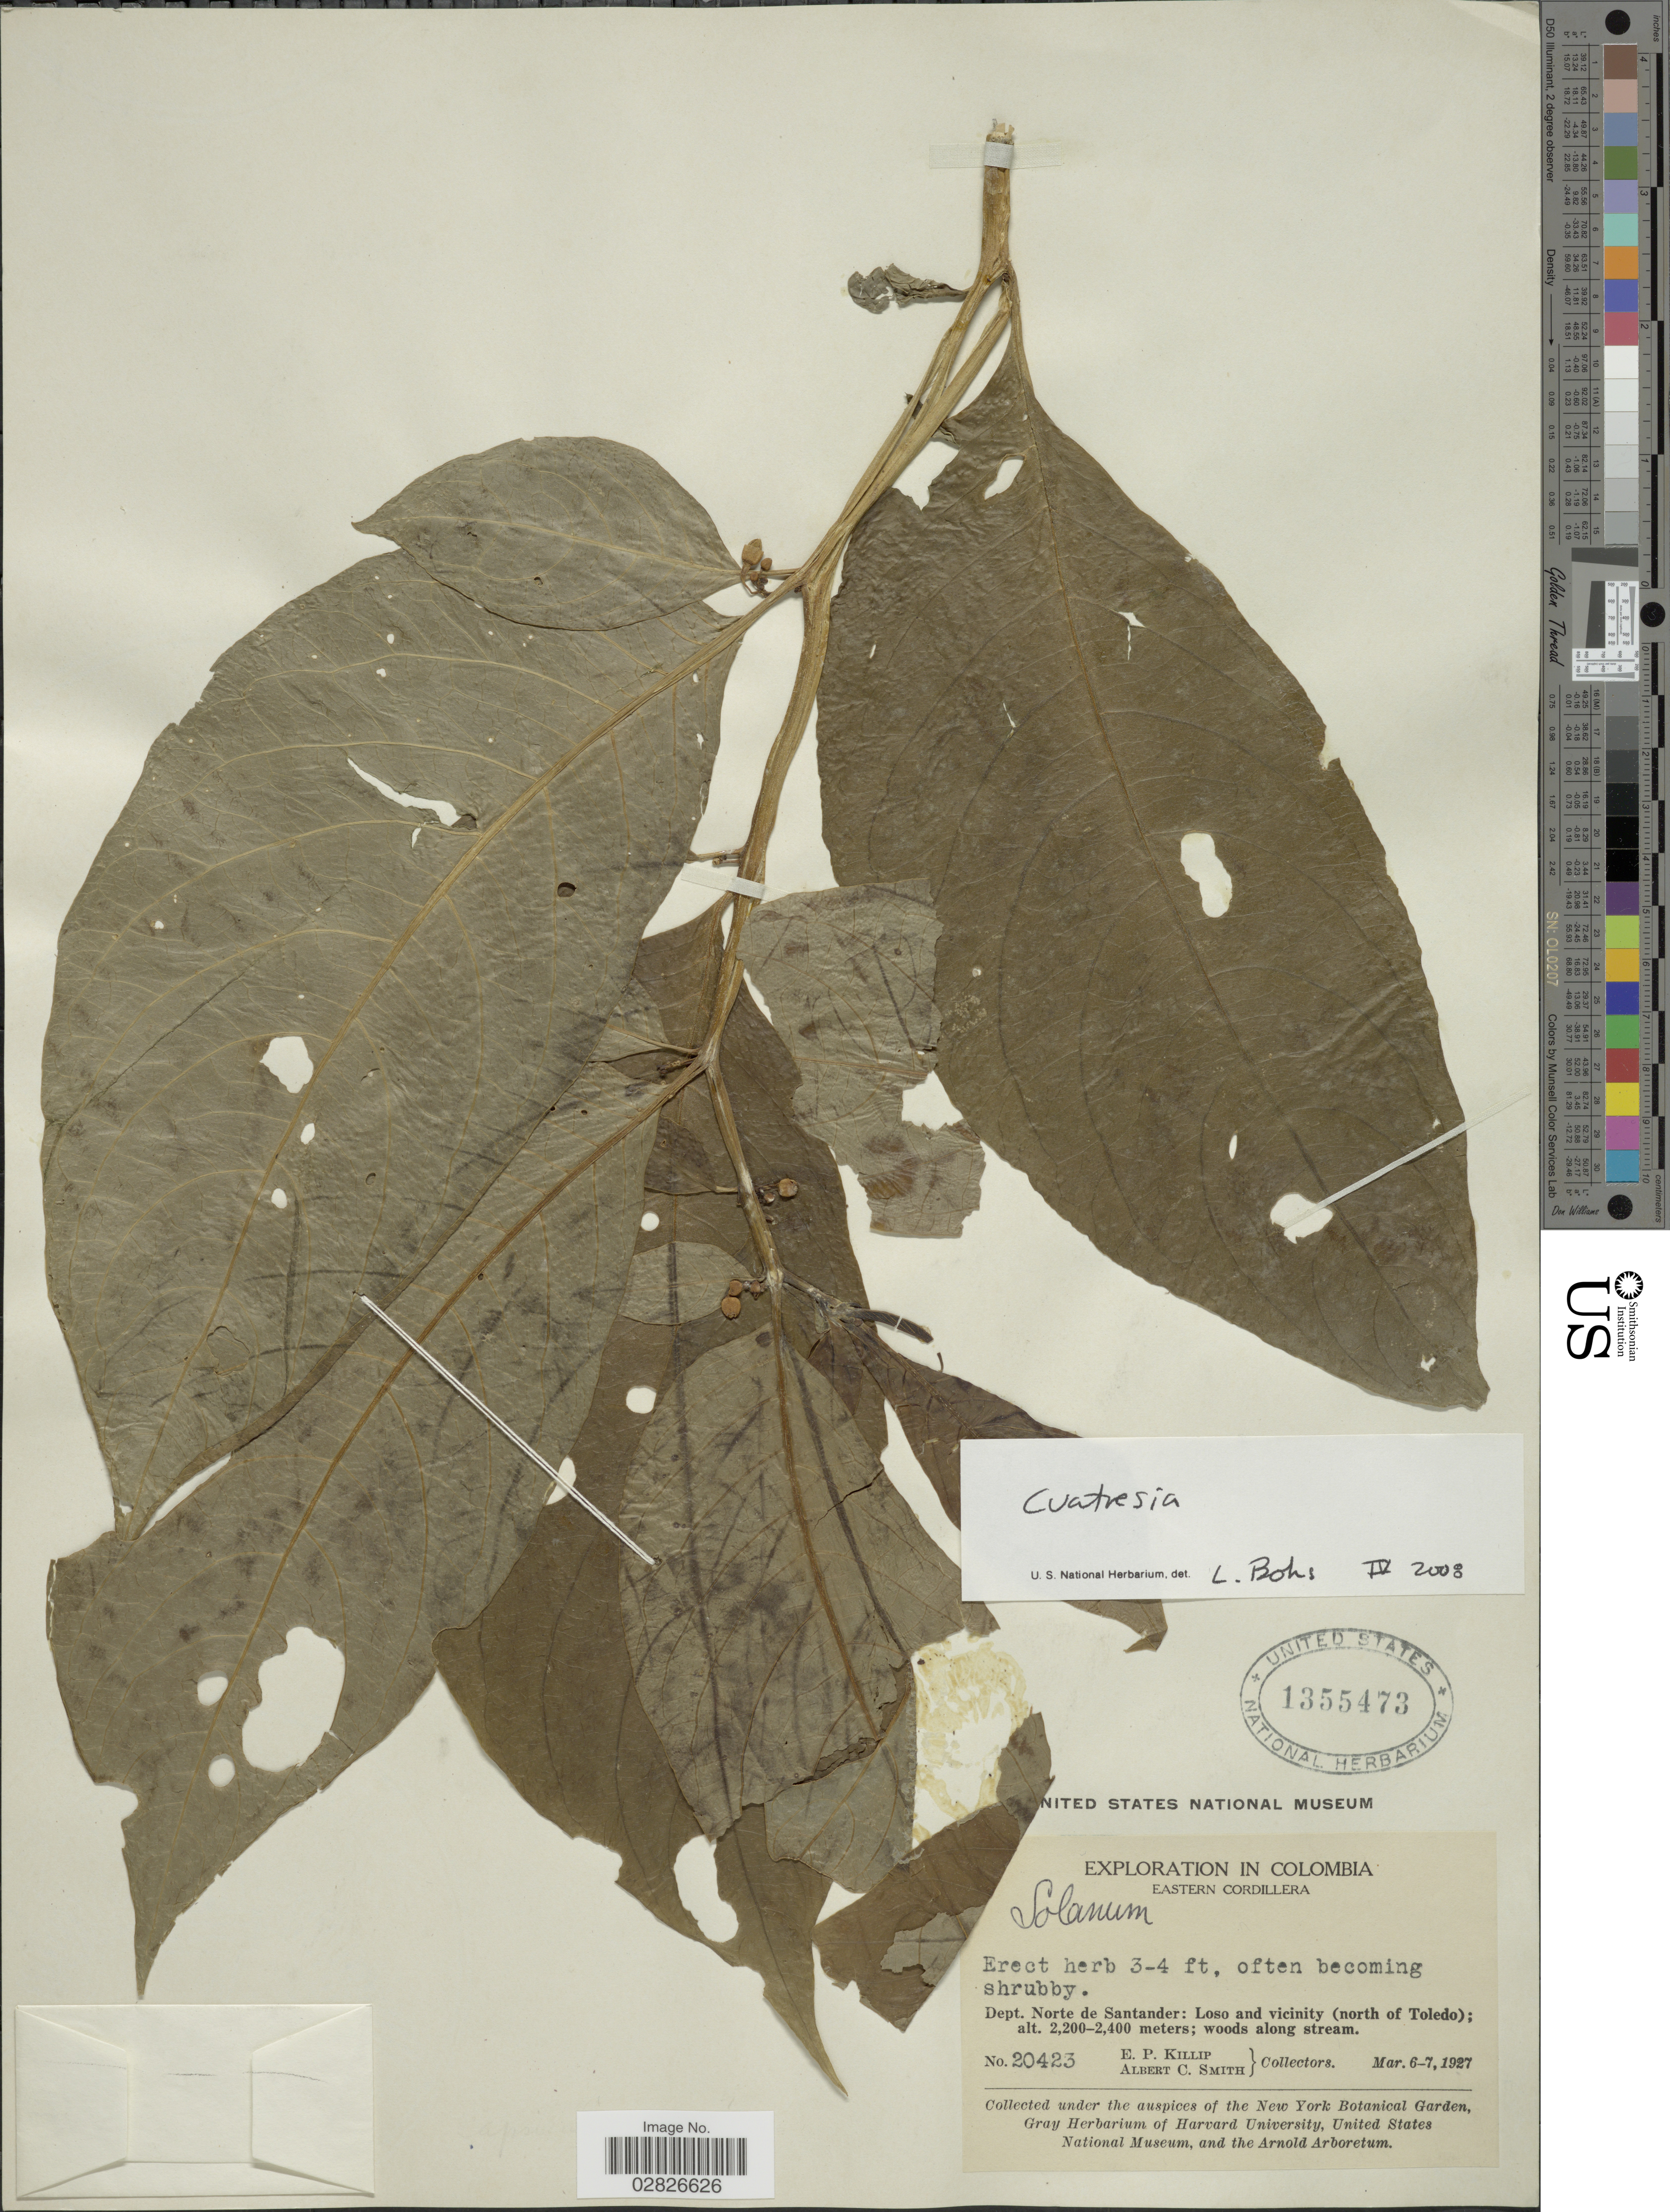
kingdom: Plantae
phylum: Tracheophyta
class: Magnoliopsida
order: Solanales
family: Solanaceae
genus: Cuatresia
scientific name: Cuatresia sp.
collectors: E. P. Killip & A. C. Smith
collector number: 20423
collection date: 1927-03-06/1927-03-07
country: Colombia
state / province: Norte de Santander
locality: Eastern Cordillera, Dept. Norte de Santander, Loso and vicinity (north of Toledo).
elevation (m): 2200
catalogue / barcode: US 1355473